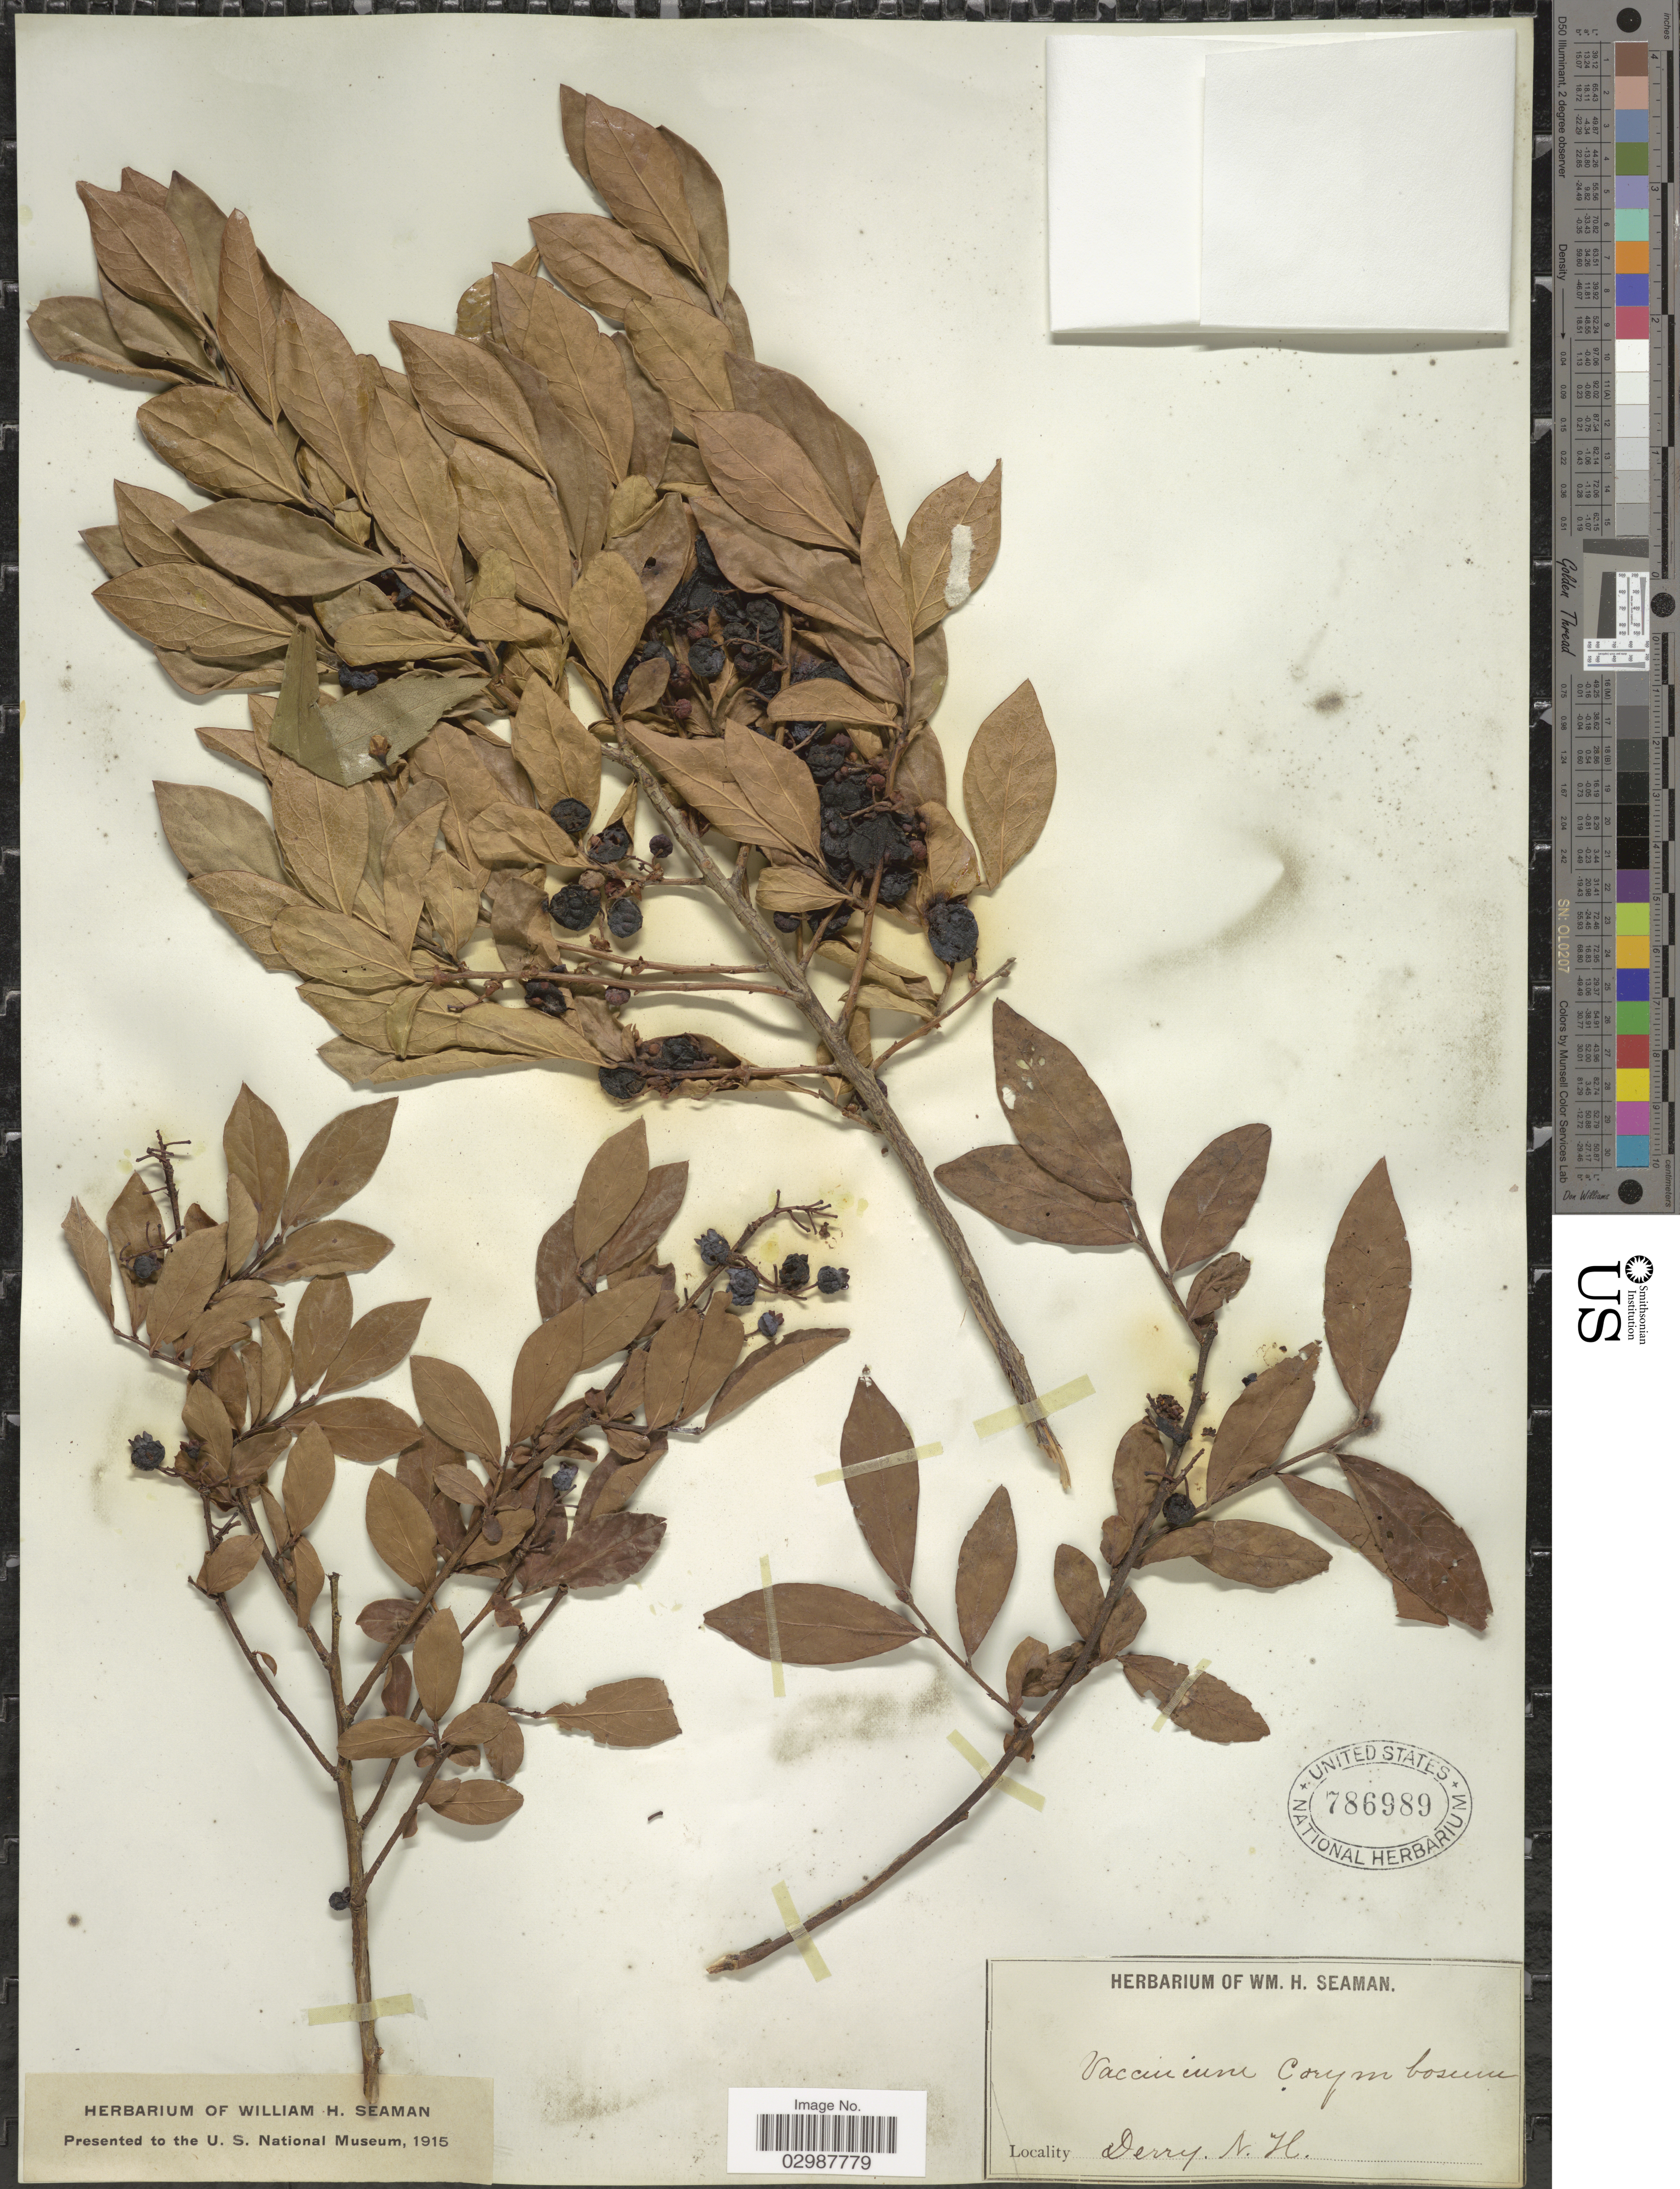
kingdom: Plantae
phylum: Tracheophyta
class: Magnoliopsida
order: Ericales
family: Ericaceae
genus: Vaccinium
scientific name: Vaccinium corymbosum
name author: L.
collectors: Ex herb. W. H. Seaman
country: United States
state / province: New Hampshire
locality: Derry.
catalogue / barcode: US 786989